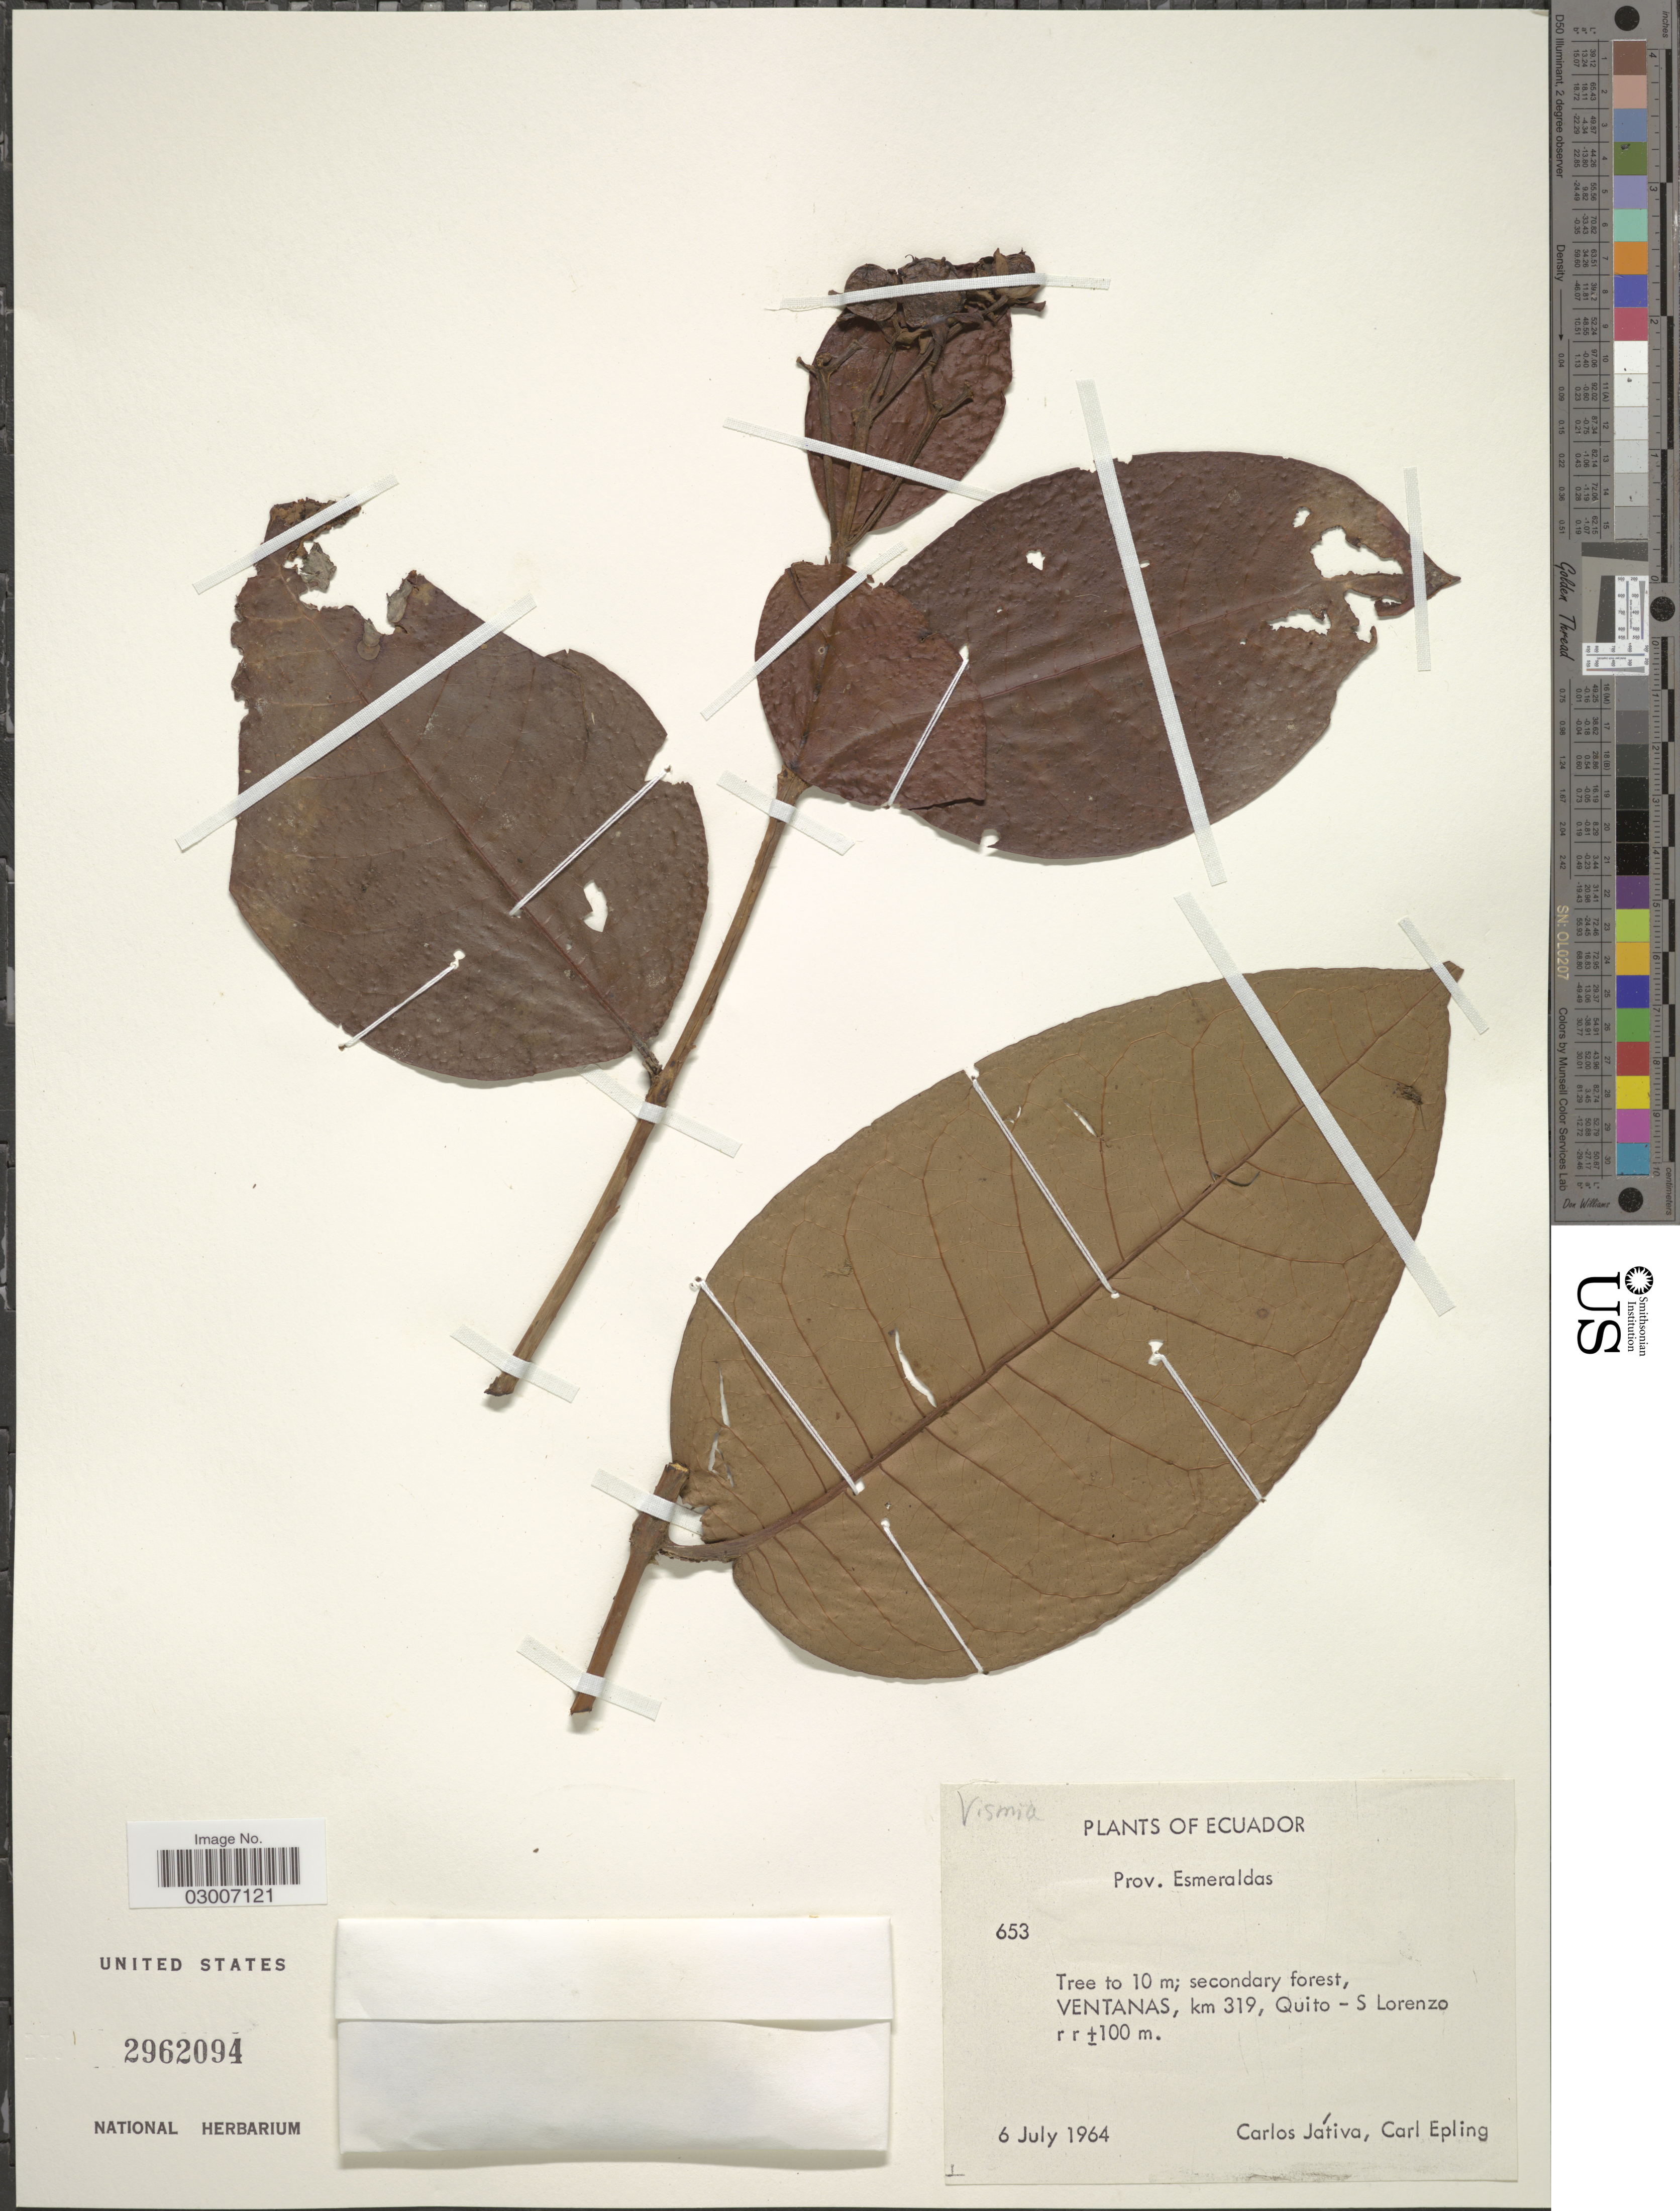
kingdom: Plantae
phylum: Tracheophyta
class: Magnoliopsida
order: Malpighiales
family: Hypericaceae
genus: Vismia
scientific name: Vismia sp.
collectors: C. D. Játiva & C. C. Epling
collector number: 653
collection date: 1964-07-06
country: Ecuador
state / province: Esmeraldas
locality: Ventanas, km 319, Quito - S Lorenzo r r.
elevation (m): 100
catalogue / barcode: US 2962094